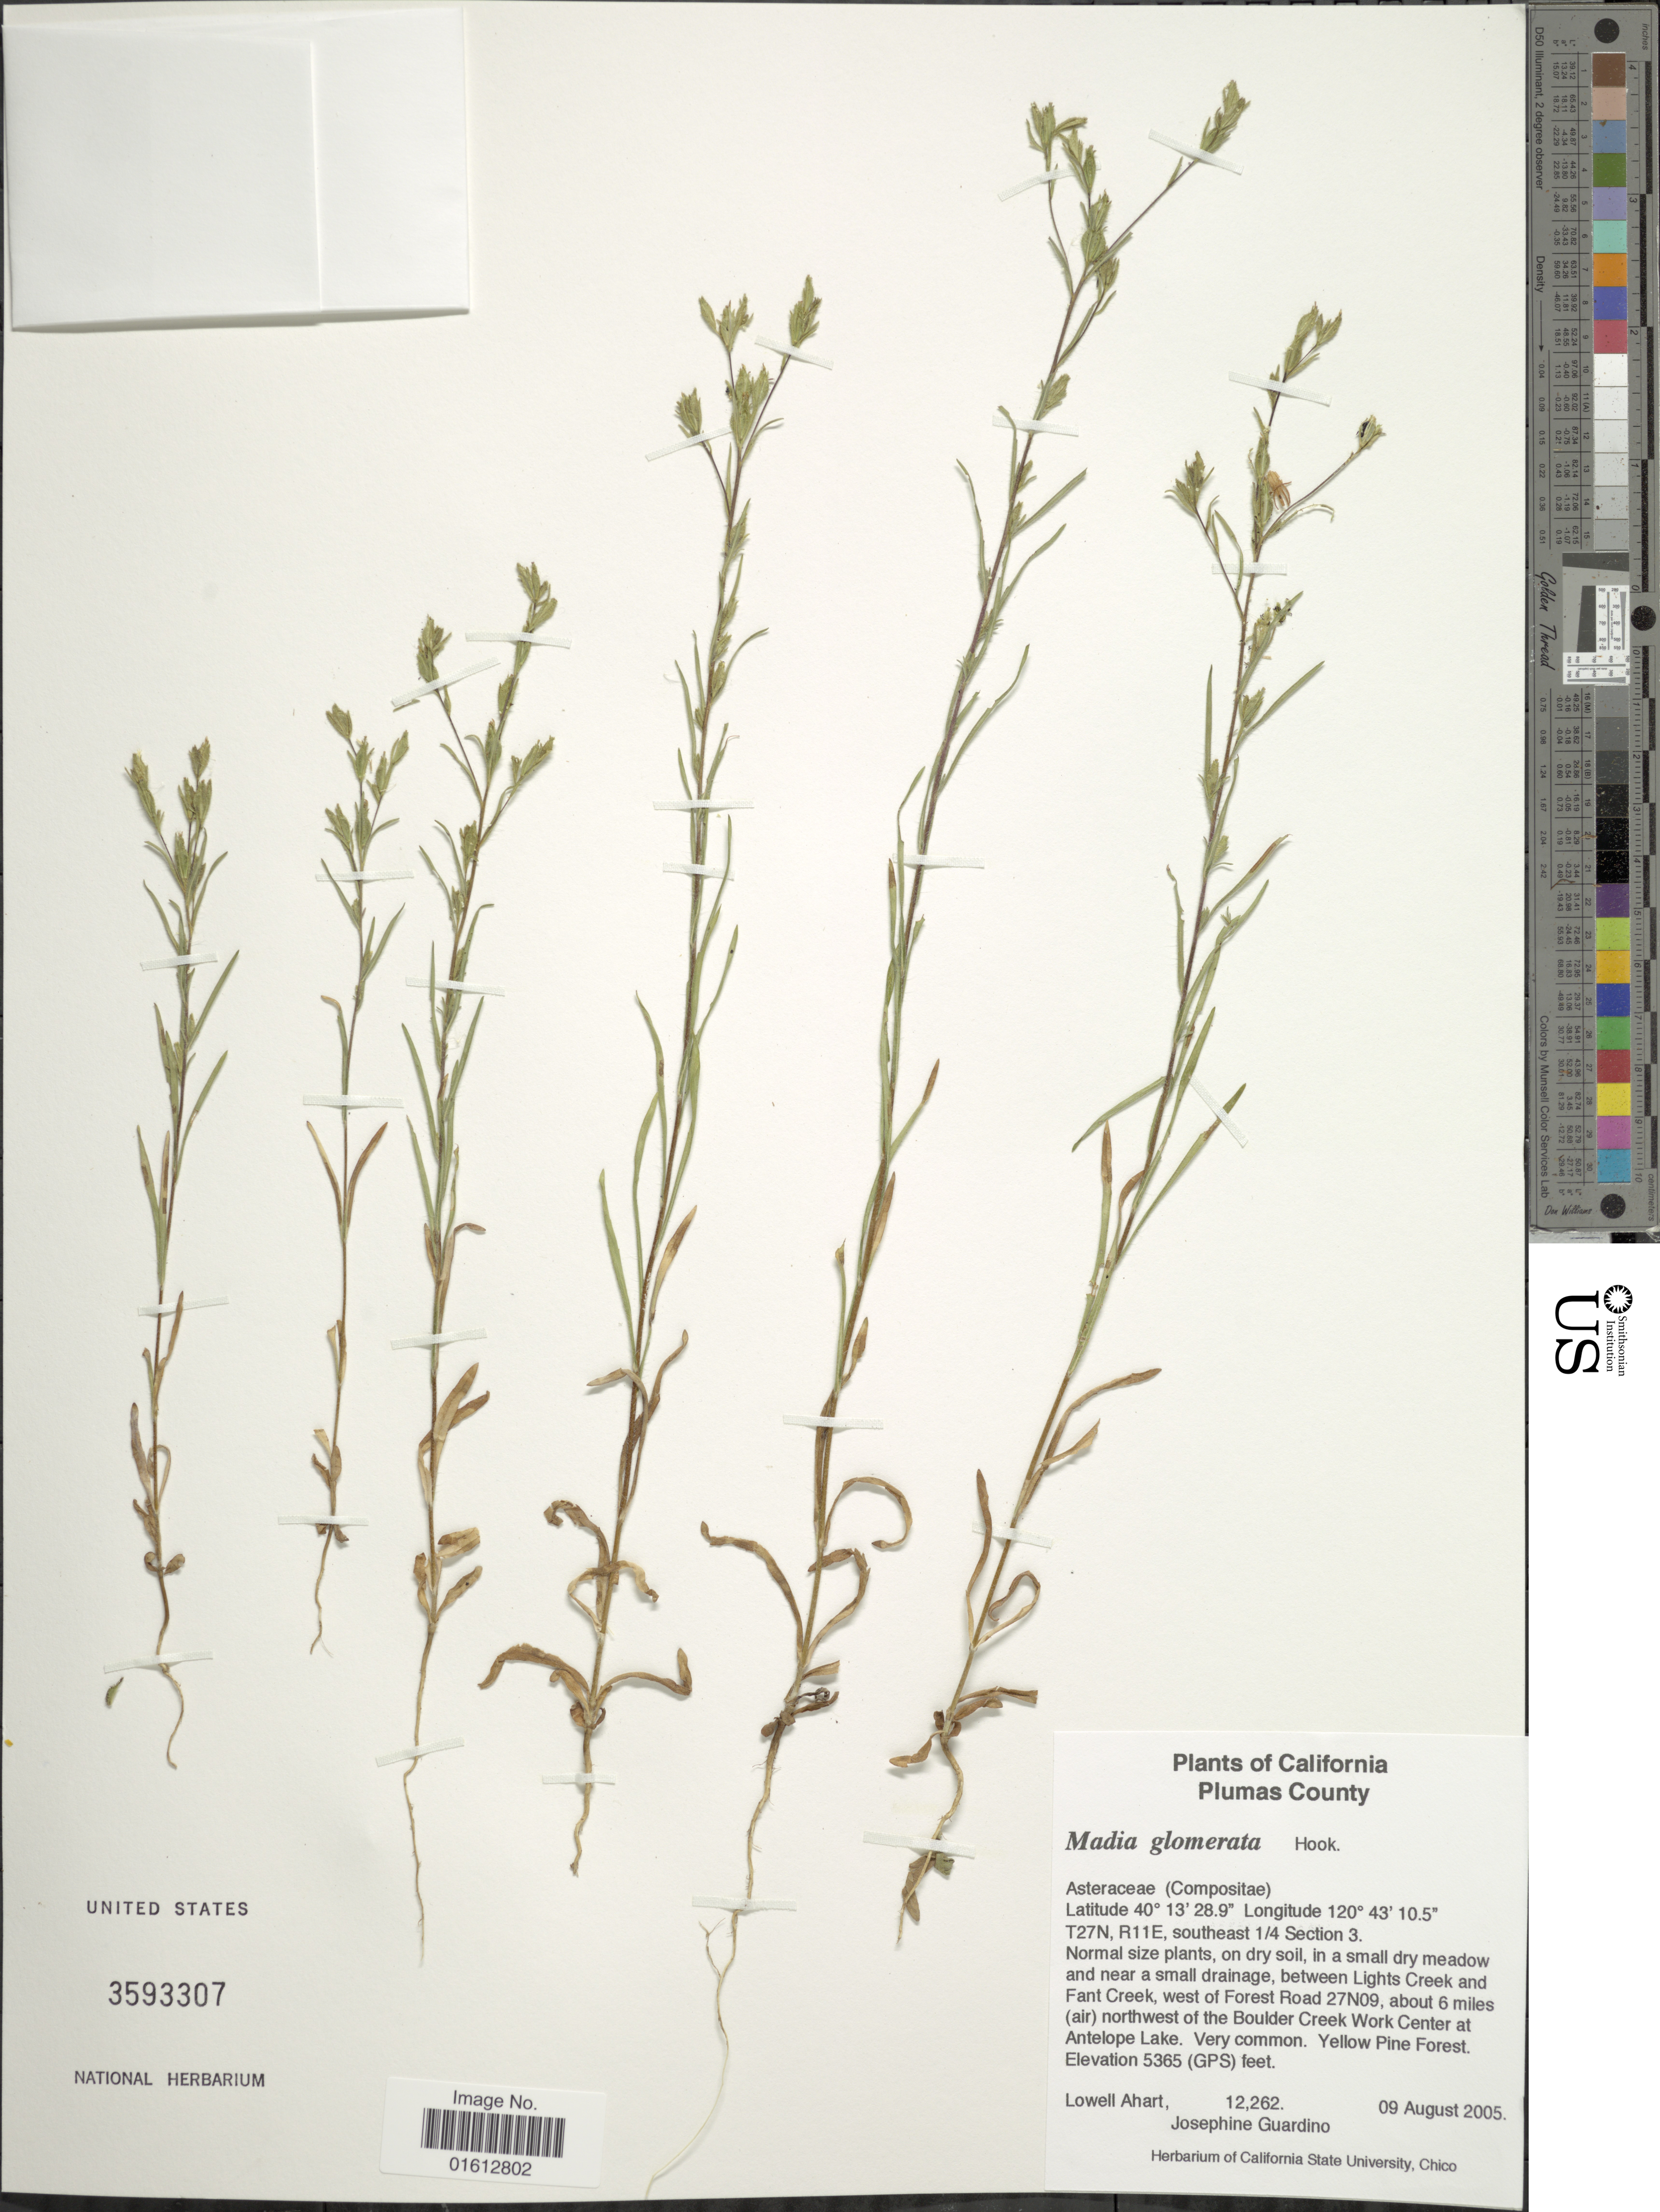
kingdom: Plantae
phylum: Tracheophyta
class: Magnoliopsida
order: Asterales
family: Asteraceae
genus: Madia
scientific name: Madia gracilis subsp. gracilis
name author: (Sm.) D.D. Keck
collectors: L. Ahart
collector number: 12262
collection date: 2005-08-09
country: United States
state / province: California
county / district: Plumas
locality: California, Plumas County, T27N, R11E, southeast 1/4 Section 3.between Light Creek and Fant Creek, west of Forest Road 27N09, about 6 miles (air) borthwest of the Boulder Creek Work Center at Antelope Lake.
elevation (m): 1635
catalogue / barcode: US 3593307